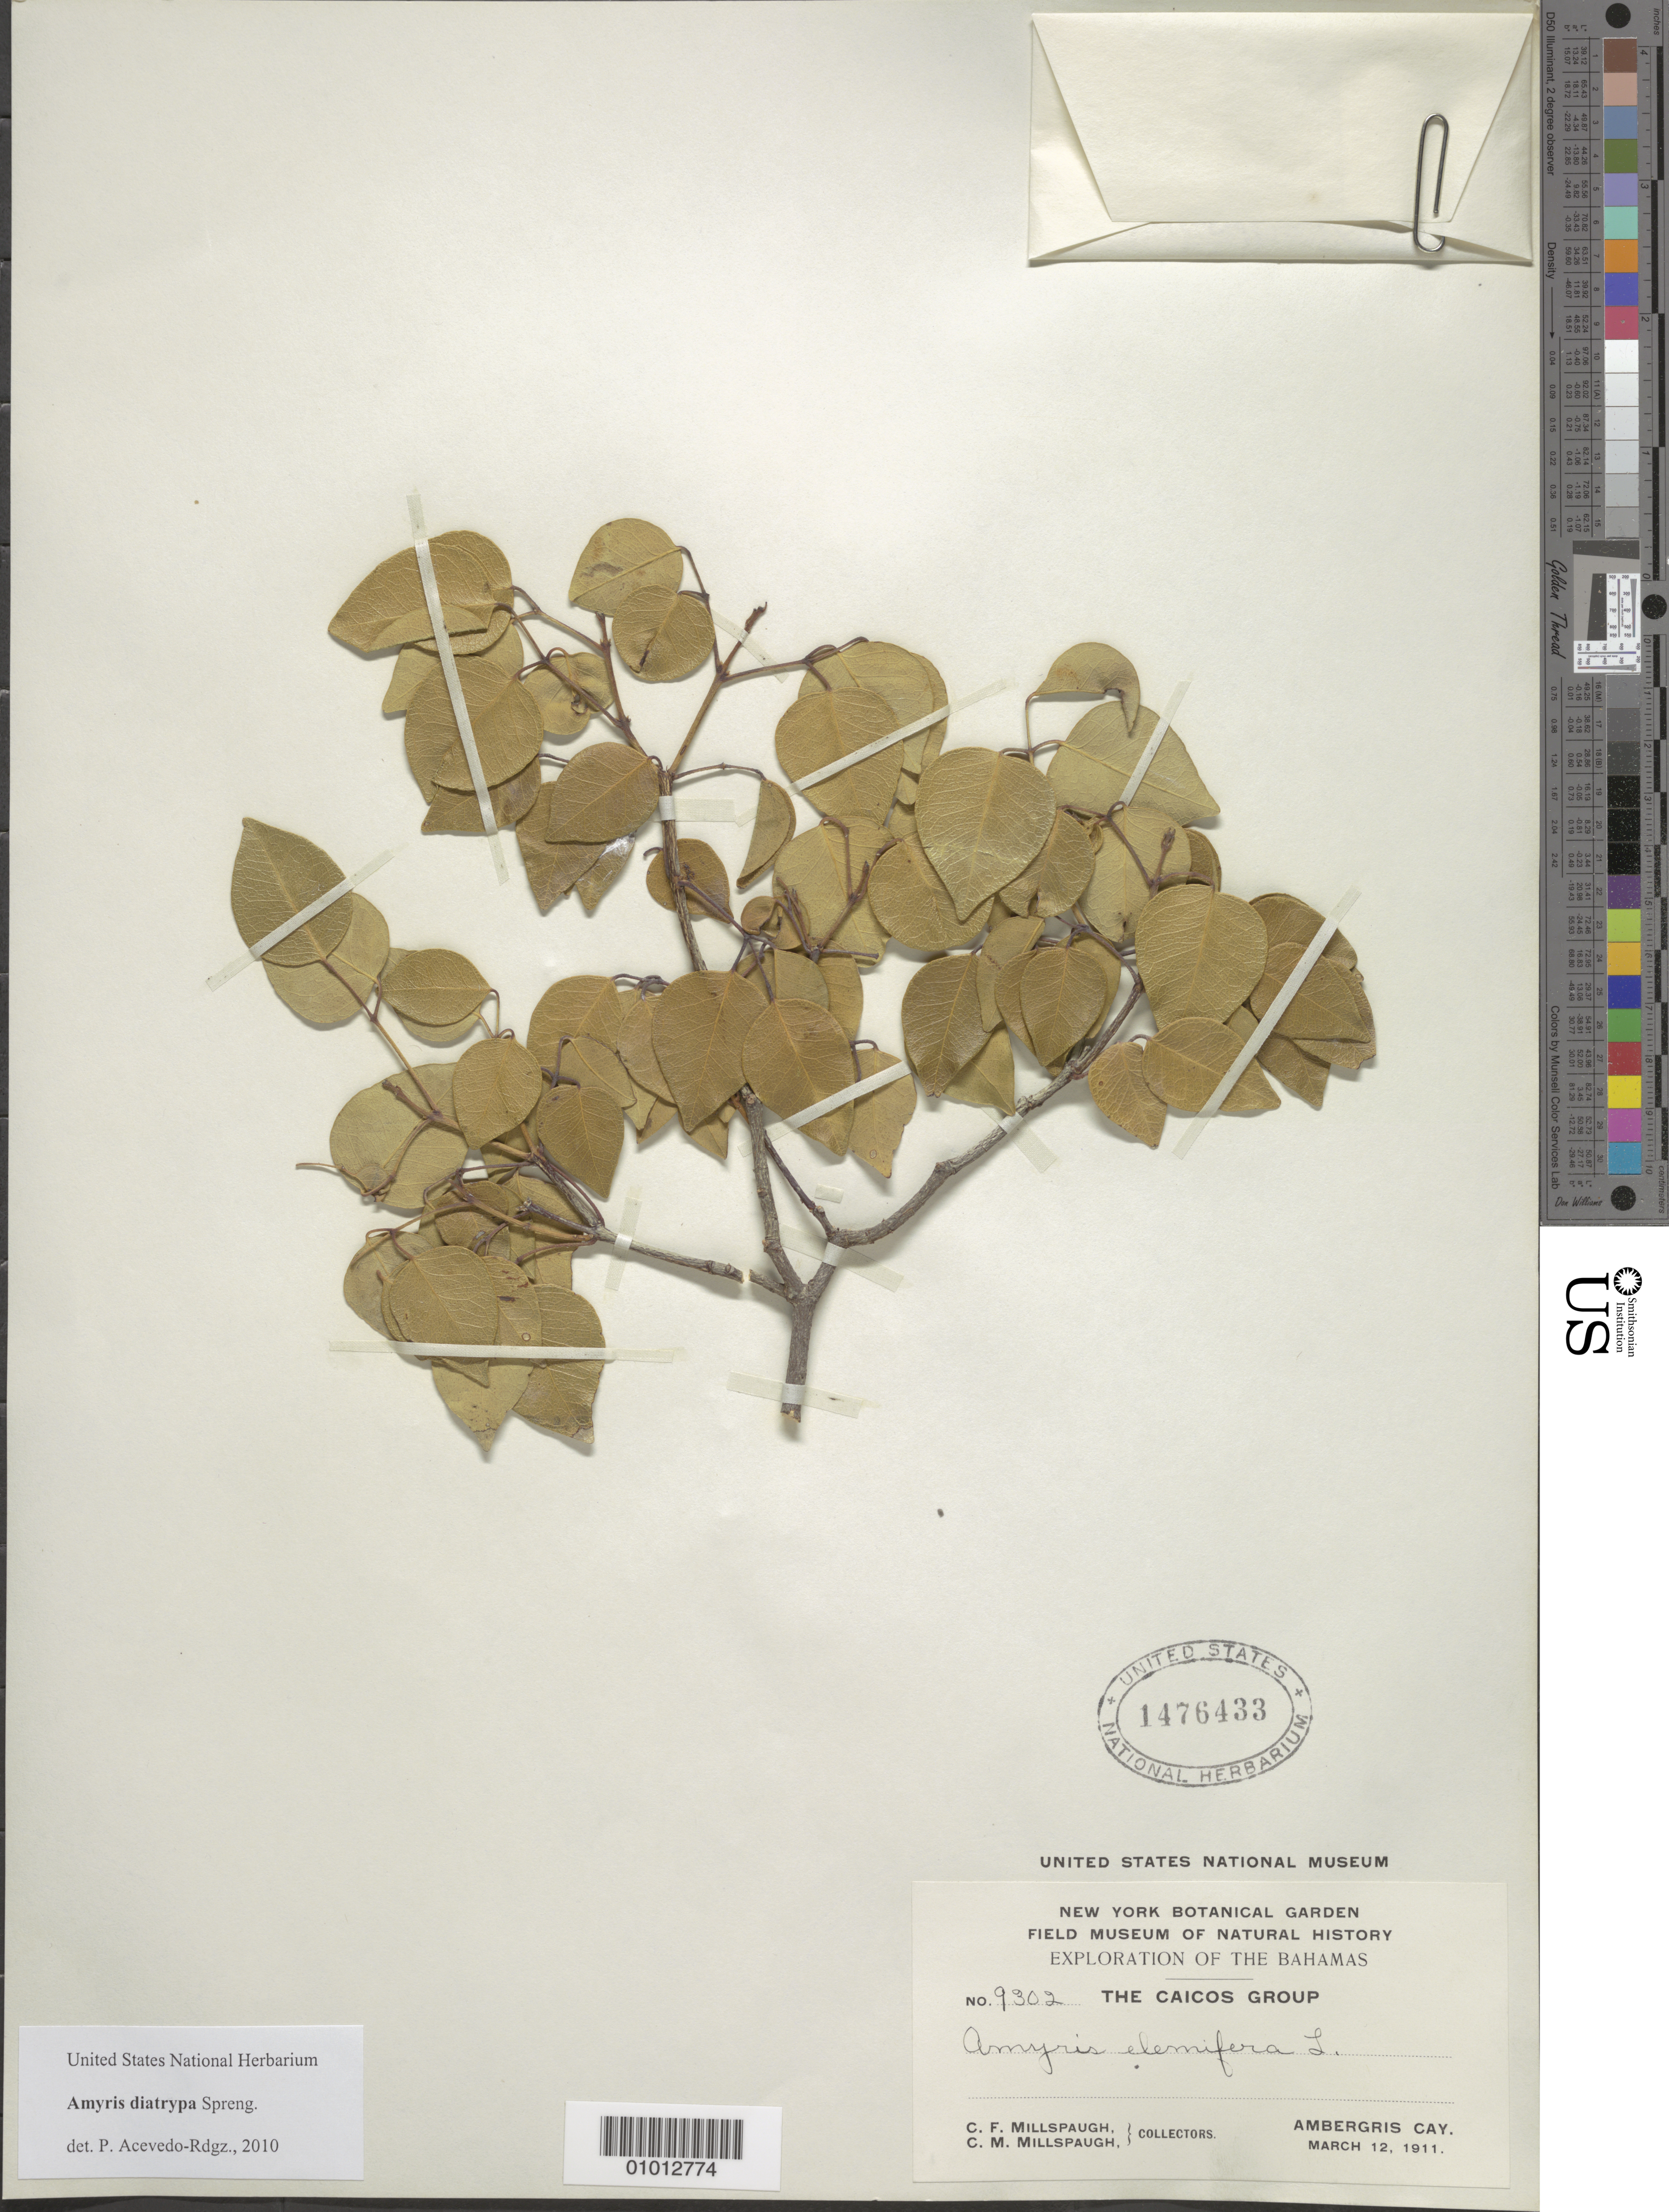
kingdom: Plantae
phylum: Tracheophyta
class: Magnoliopsida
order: Sapindales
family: Rutaceae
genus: Amyris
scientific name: Amyris diatrypa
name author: Spreng.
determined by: Acevedo-Rodríguez, P., (BOT), Smithsonian Institution - National Museum of Natural History (UNITED STATES)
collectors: C. F. Millspaugh & C. Millspaugh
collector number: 9302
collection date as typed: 12 Mar 1911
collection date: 1911-03-12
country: Bahamas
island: Caicos Group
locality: Ambergris Cay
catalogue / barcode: US 1476433